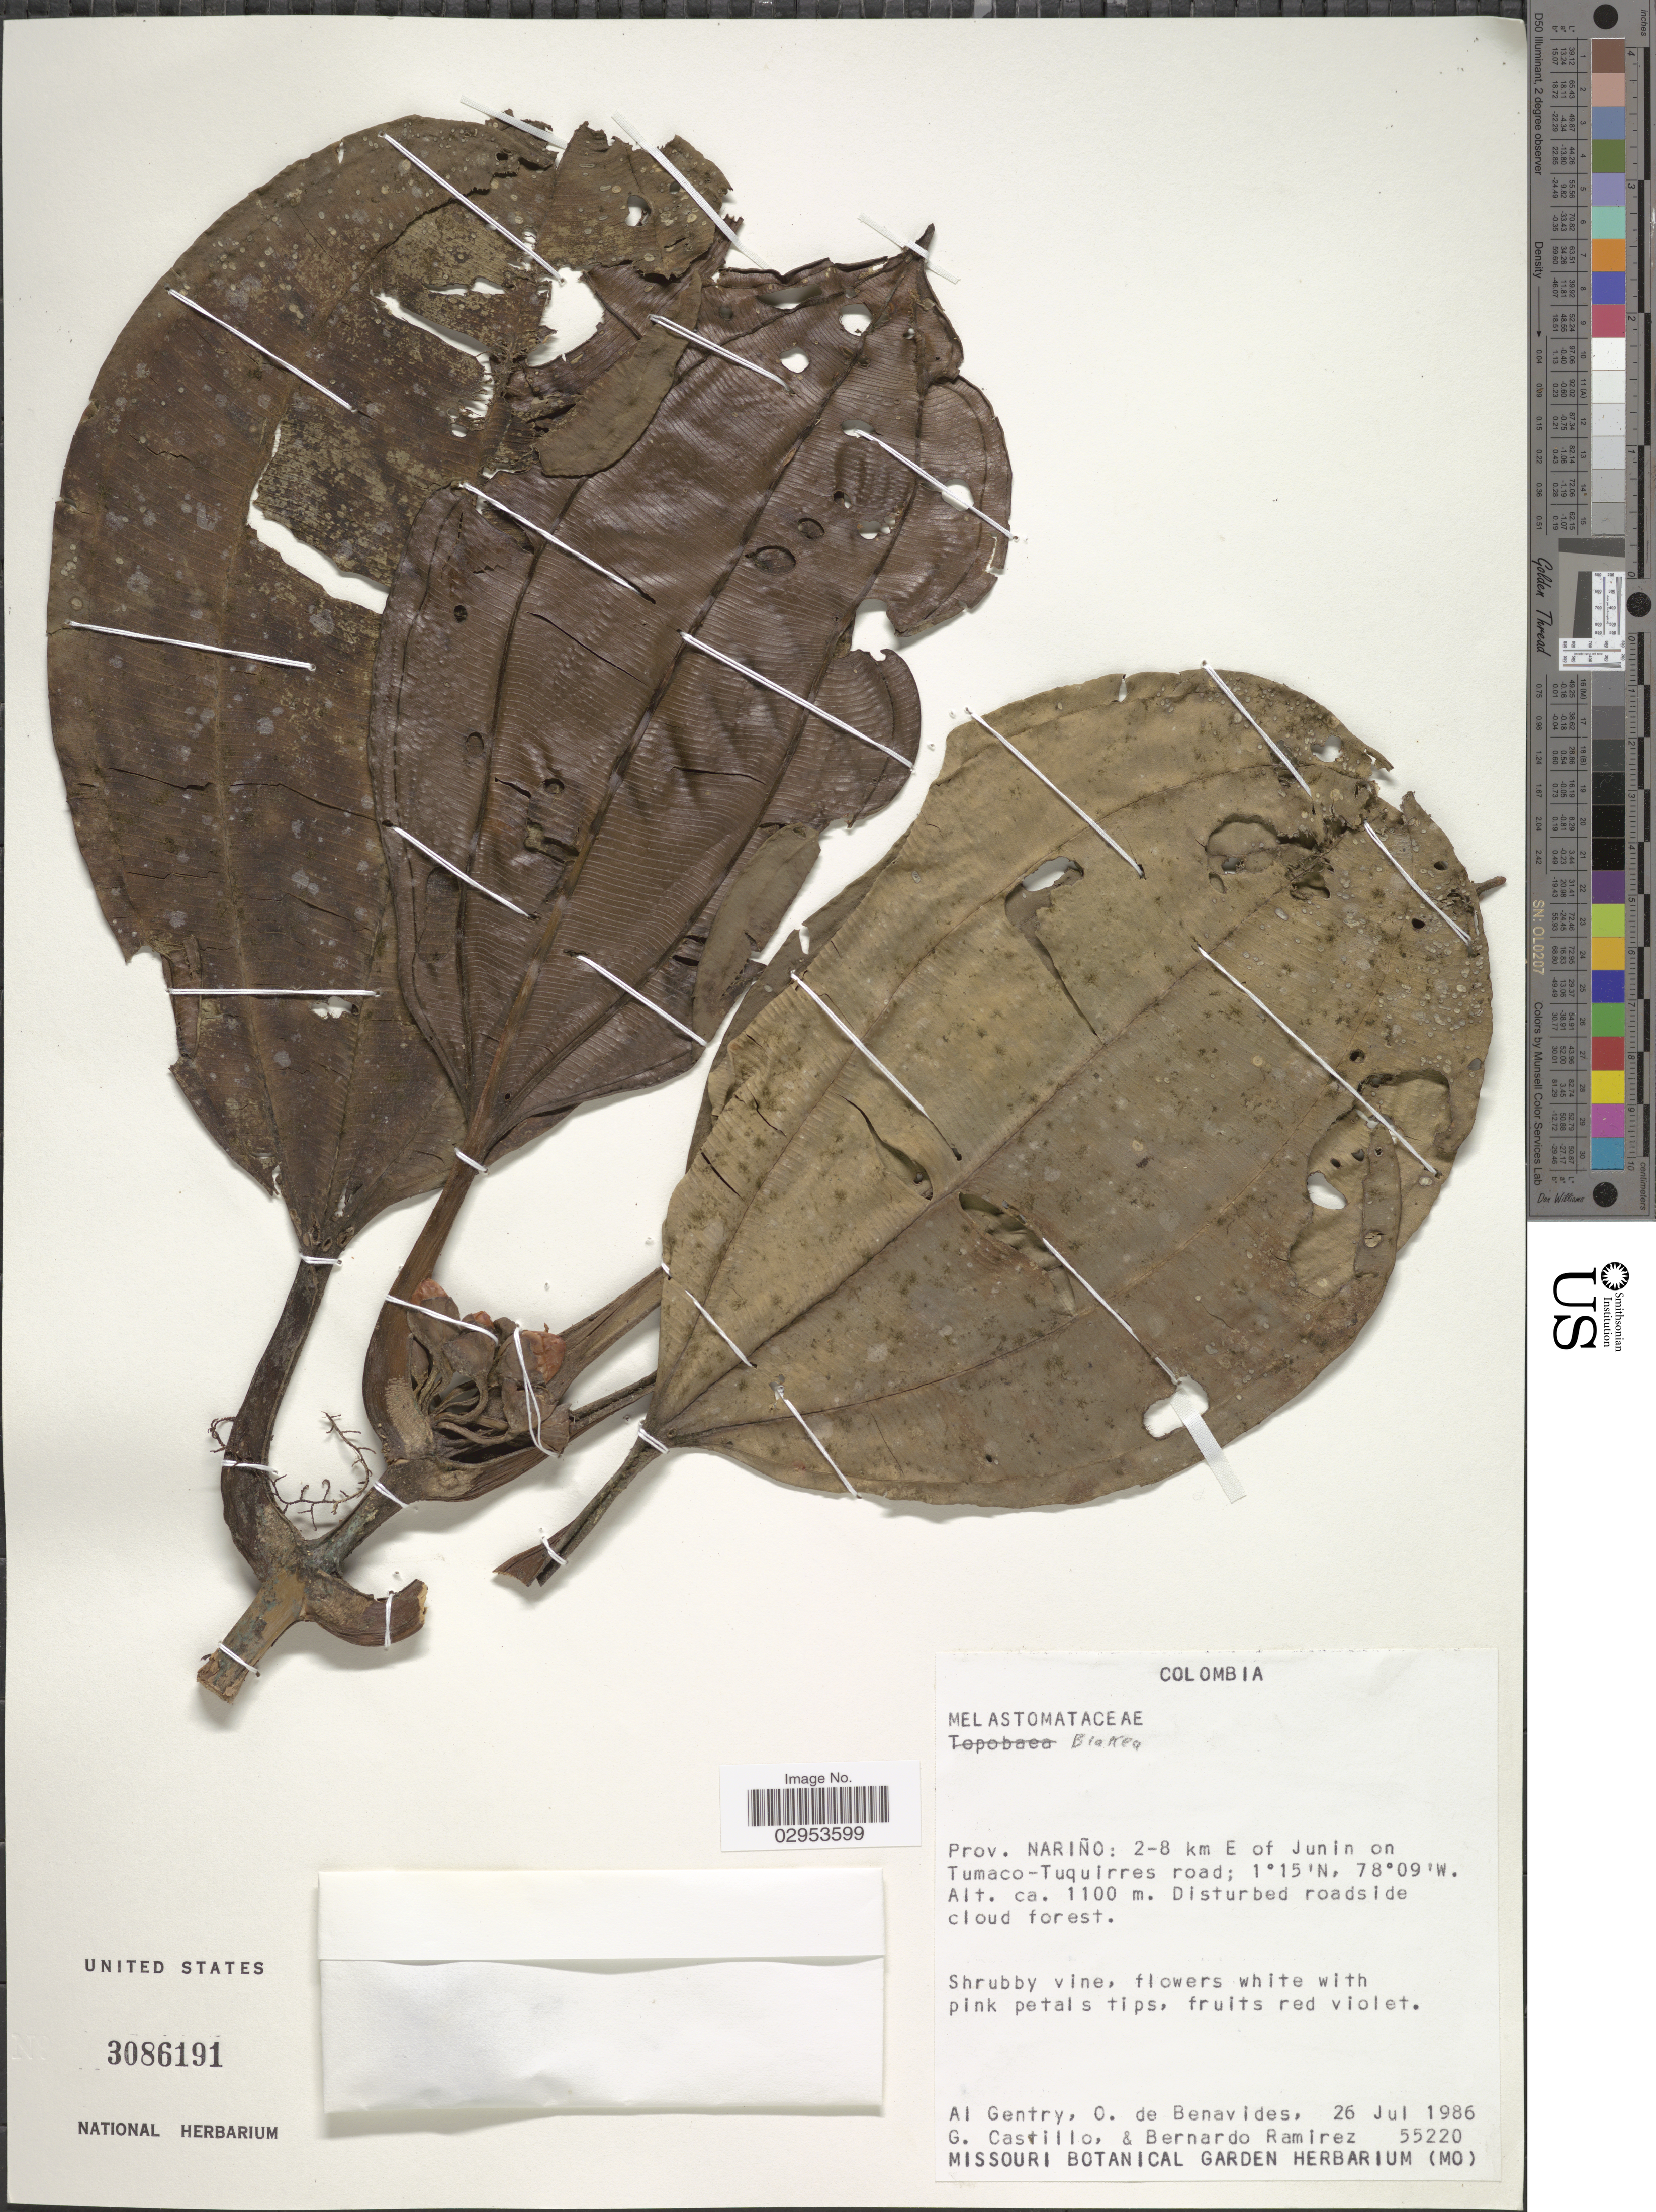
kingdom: Plantae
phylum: Tracheophyta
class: Magnoliopsida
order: Myrtales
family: Melastomataceae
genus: Blakea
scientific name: Blakea sp.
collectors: A. H. Gentry, Olga S. de Benavides, G. Castillo & B. Ramírez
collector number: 55220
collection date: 1986-07-26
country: Colombia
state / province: Nariño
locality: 2-8 km E of Junin on Tumaco-Tuquirres road.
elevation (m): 1100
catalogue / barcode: US 3086191